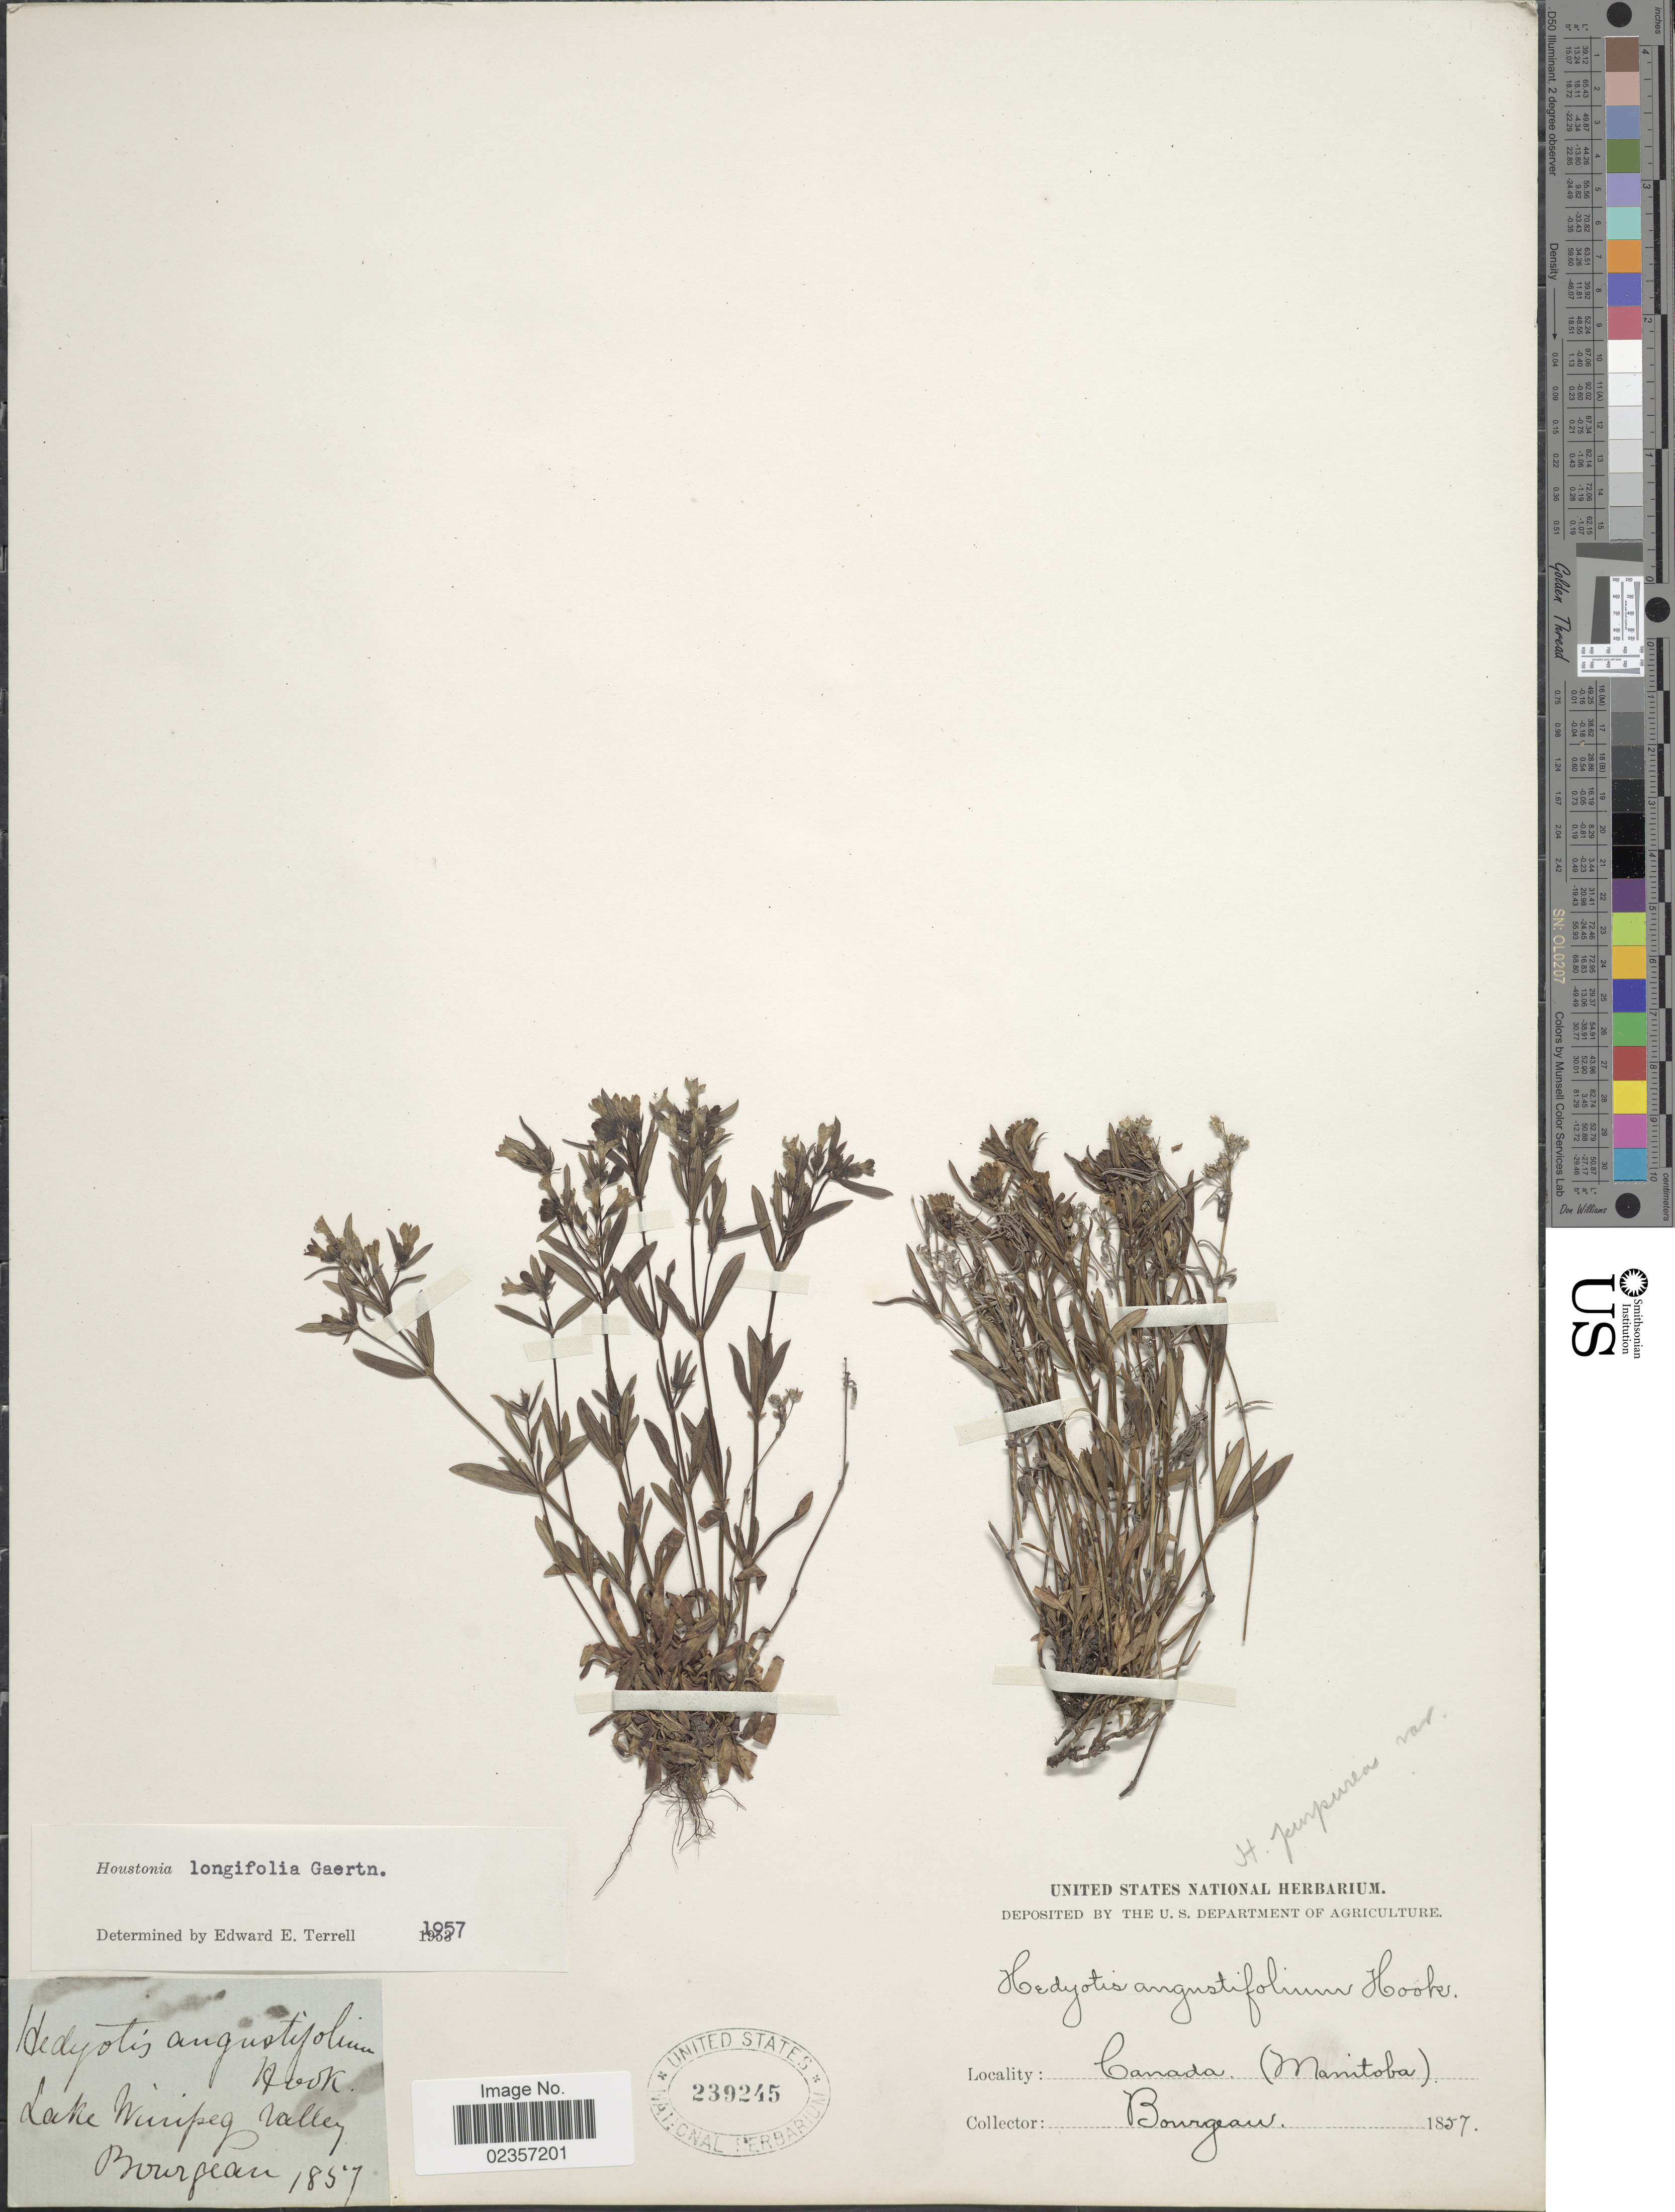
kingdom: Plantae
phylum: Tracheophyta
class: Magnoliopsida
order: Gentianales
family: Rubiaceae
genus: Houstonia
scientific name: Houstonia longifolia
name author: Gaertn.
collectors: -. Bourgeau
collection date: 1857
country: Canada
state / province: Manitoba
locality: Lake Wuripeg Valley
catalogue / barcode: US 239245